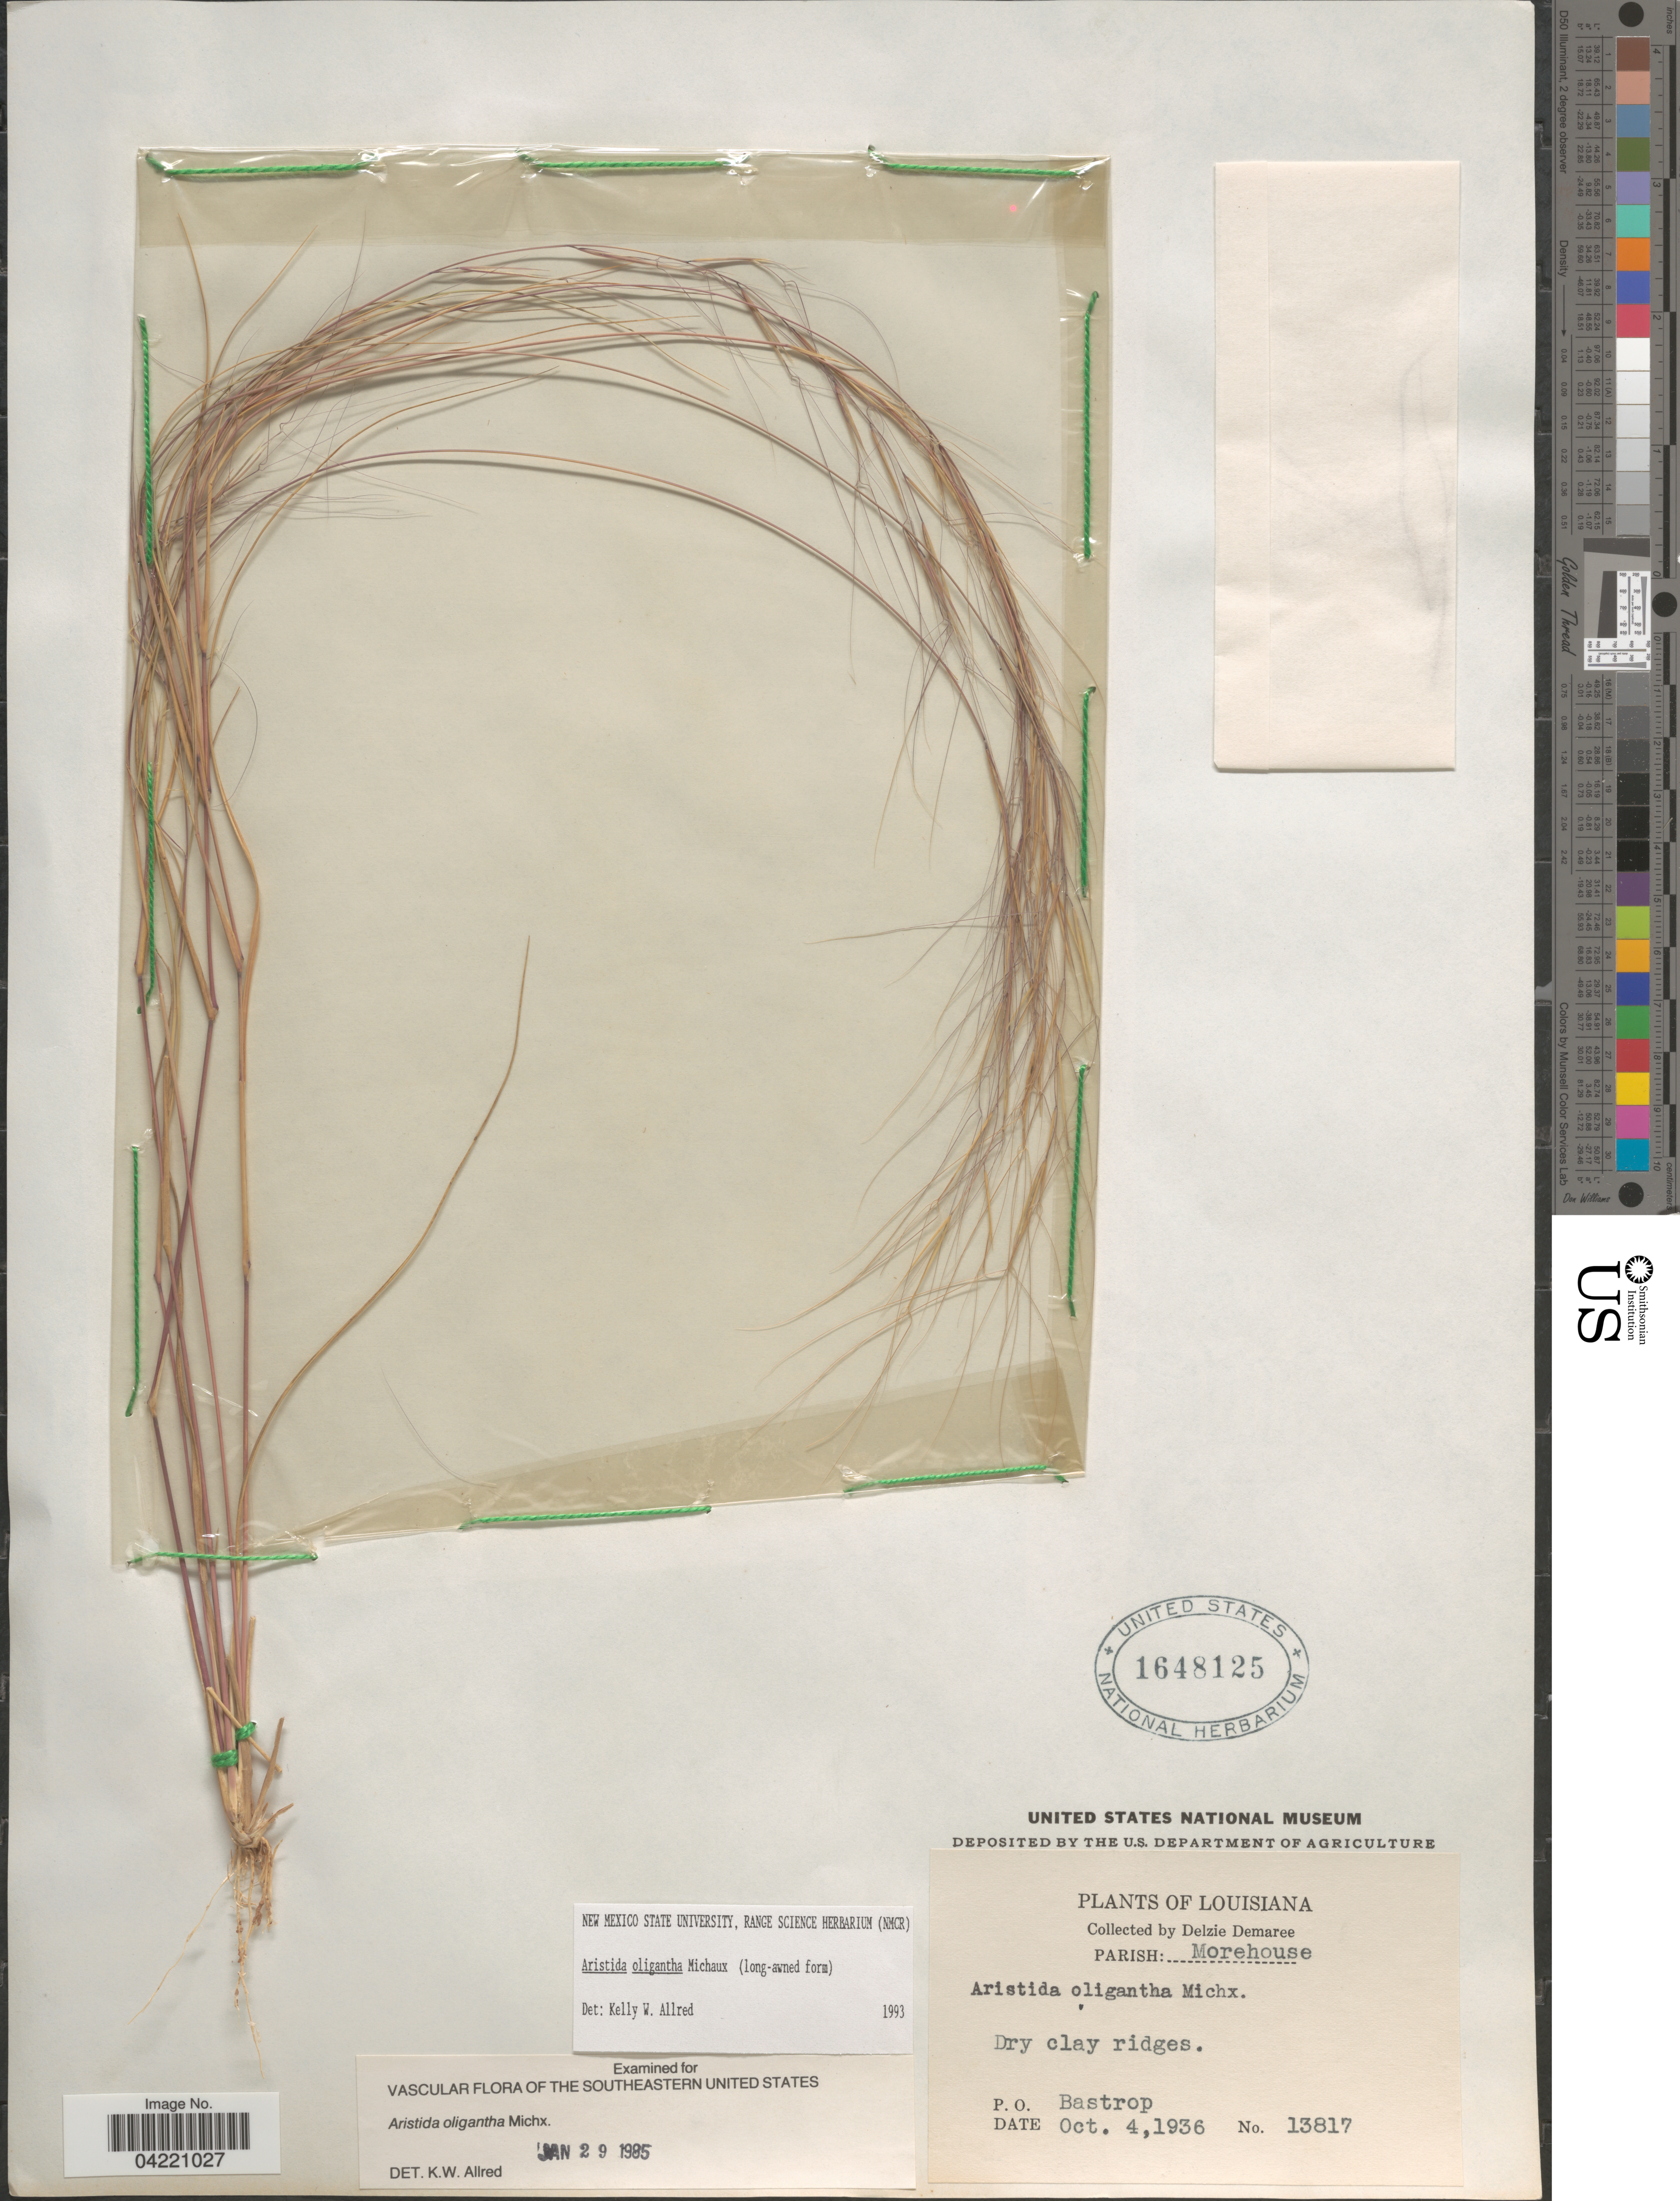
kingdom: Plantae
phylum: Tracheophyta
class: Liliopsida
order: Poales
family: Poaceae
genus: Aristida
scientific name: Aristida oligantha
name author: Michx.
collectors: D. Demaree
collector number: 13817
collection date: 1936-10-04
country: United States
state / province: Louisiana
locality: Parish: Morehouse. P.O. Bastrop.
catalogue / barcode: US 1648125